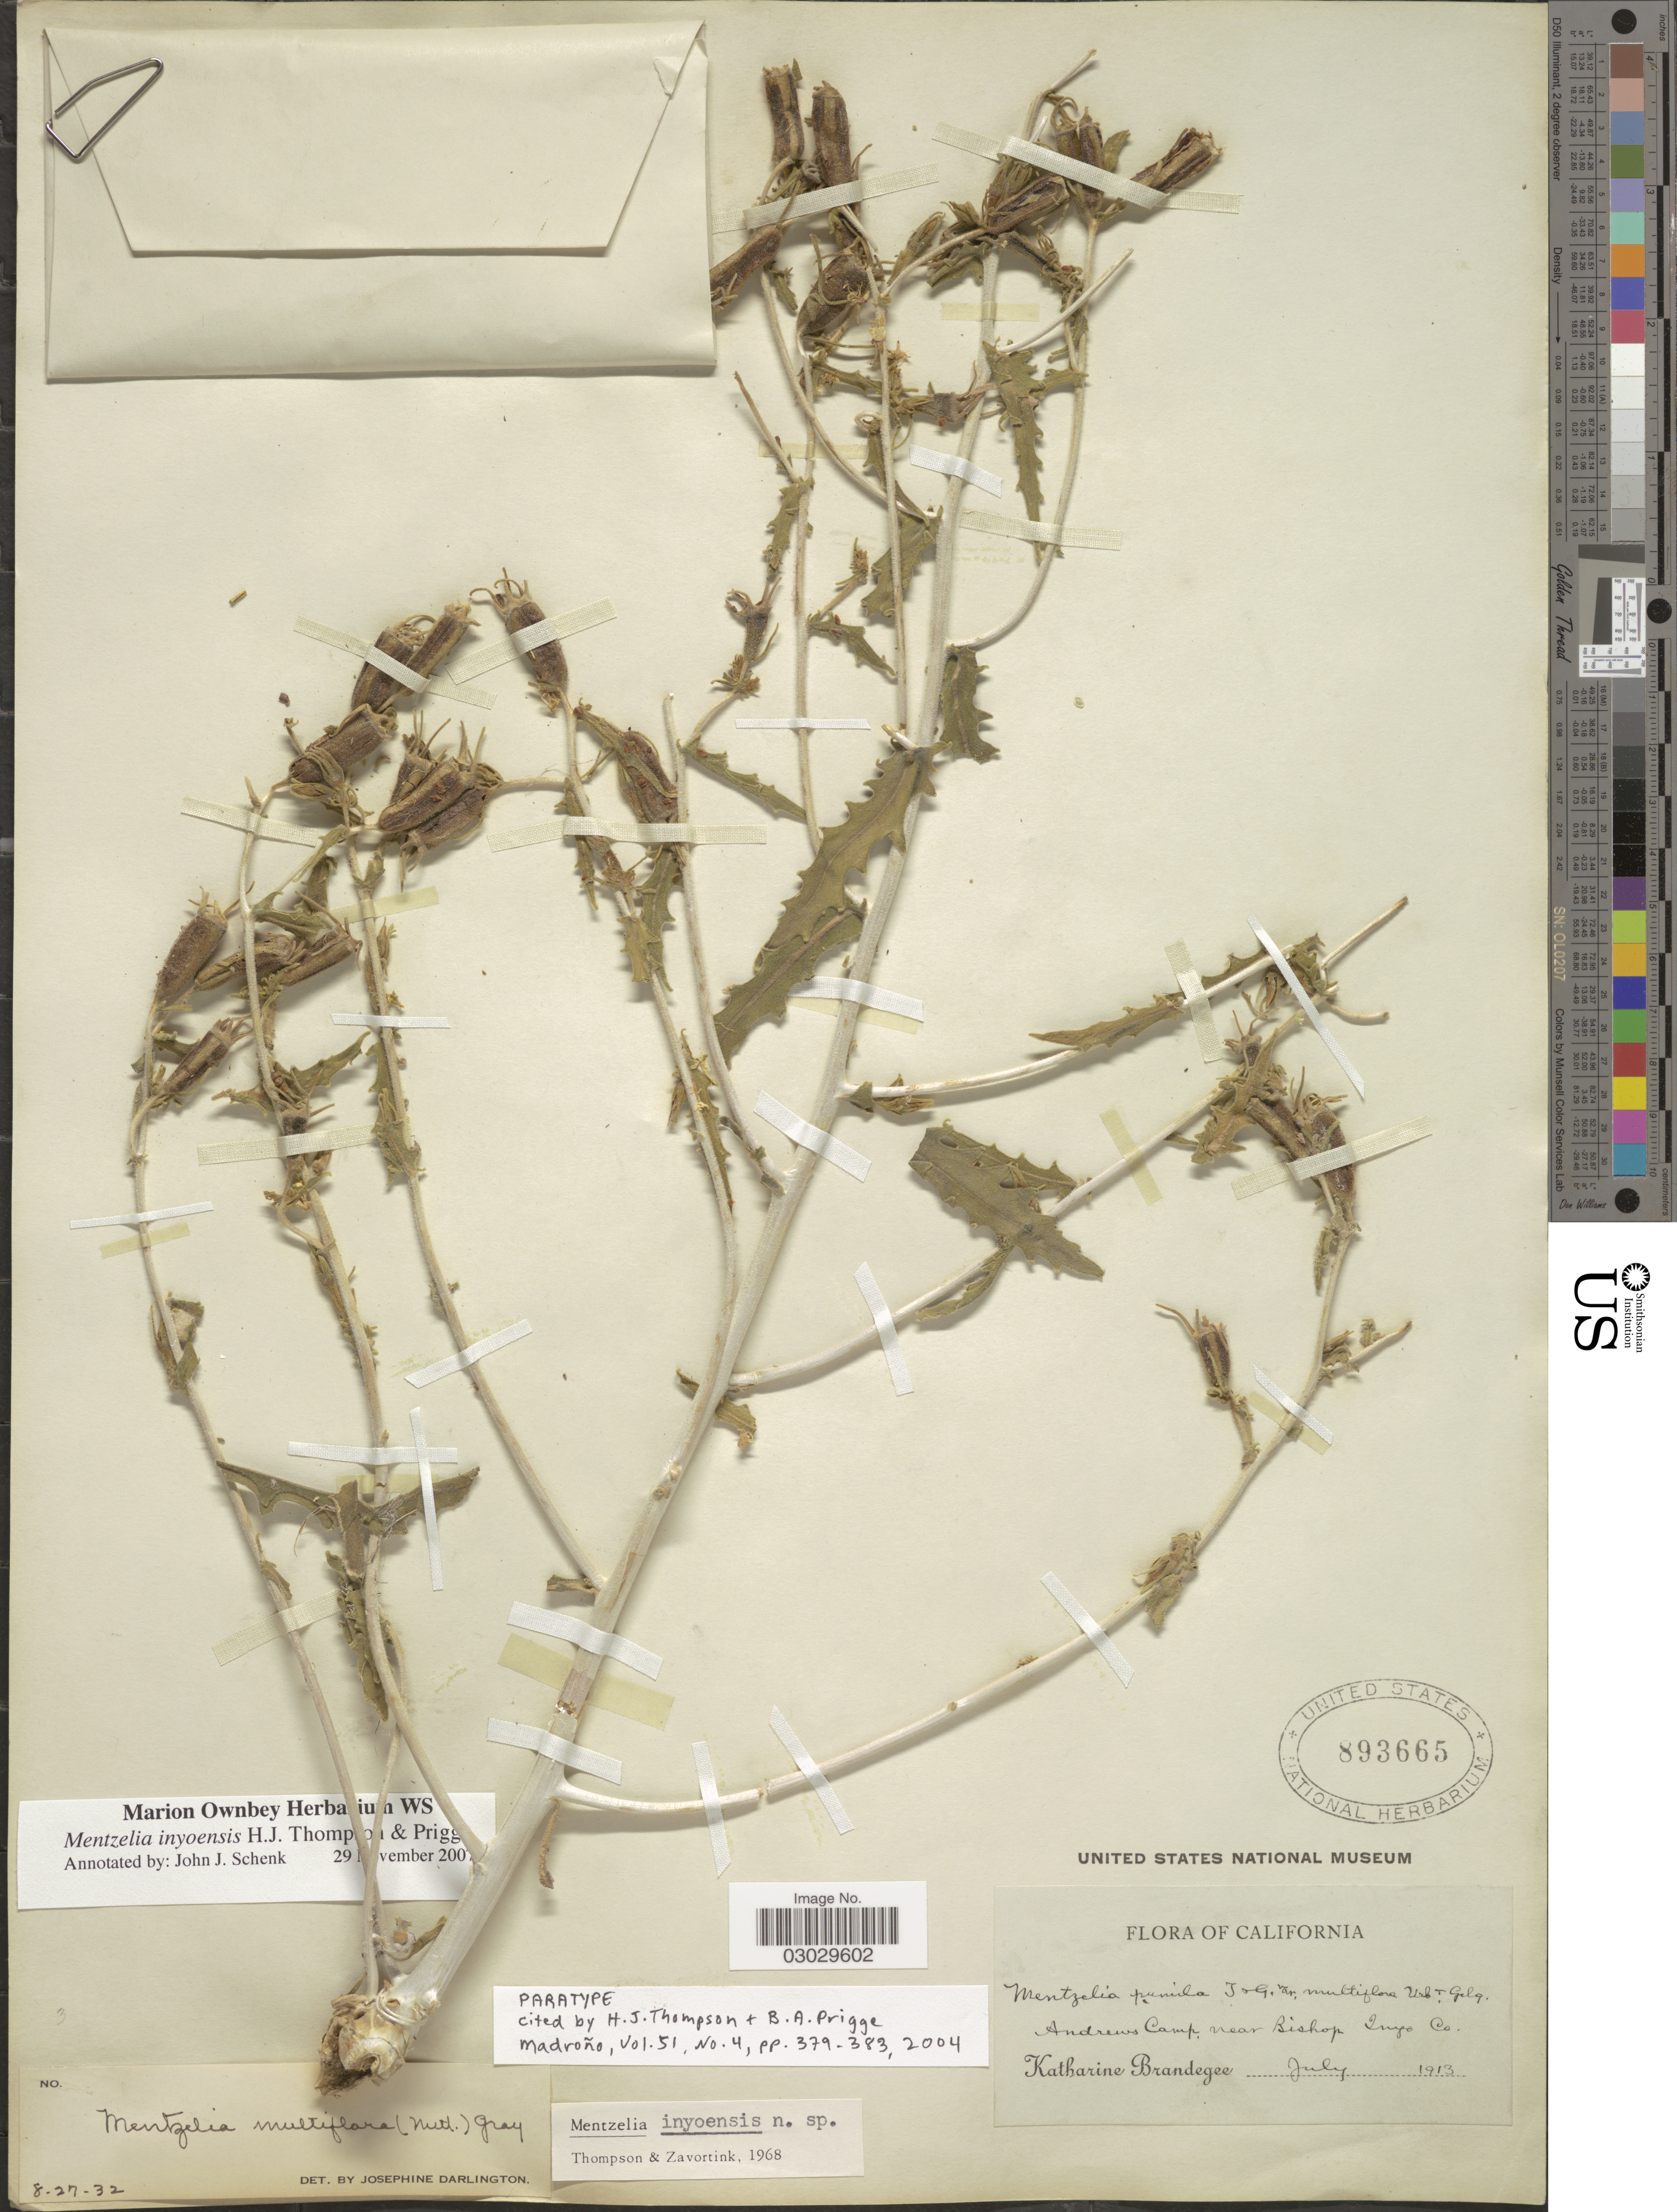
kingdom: Plantae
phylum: Tracheophyta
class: Magnoliopsida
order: Cornales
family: Loasaceae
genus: Mentzelia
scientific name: Mentzelia inyoensis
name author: H.J. Thomps. & Prigge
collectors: M. K. Brandegee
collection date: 1913-07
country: United States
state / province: California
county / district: Inyo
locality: Andrews Camp, near Bishop, Inyo Co.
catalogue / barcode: US 893665